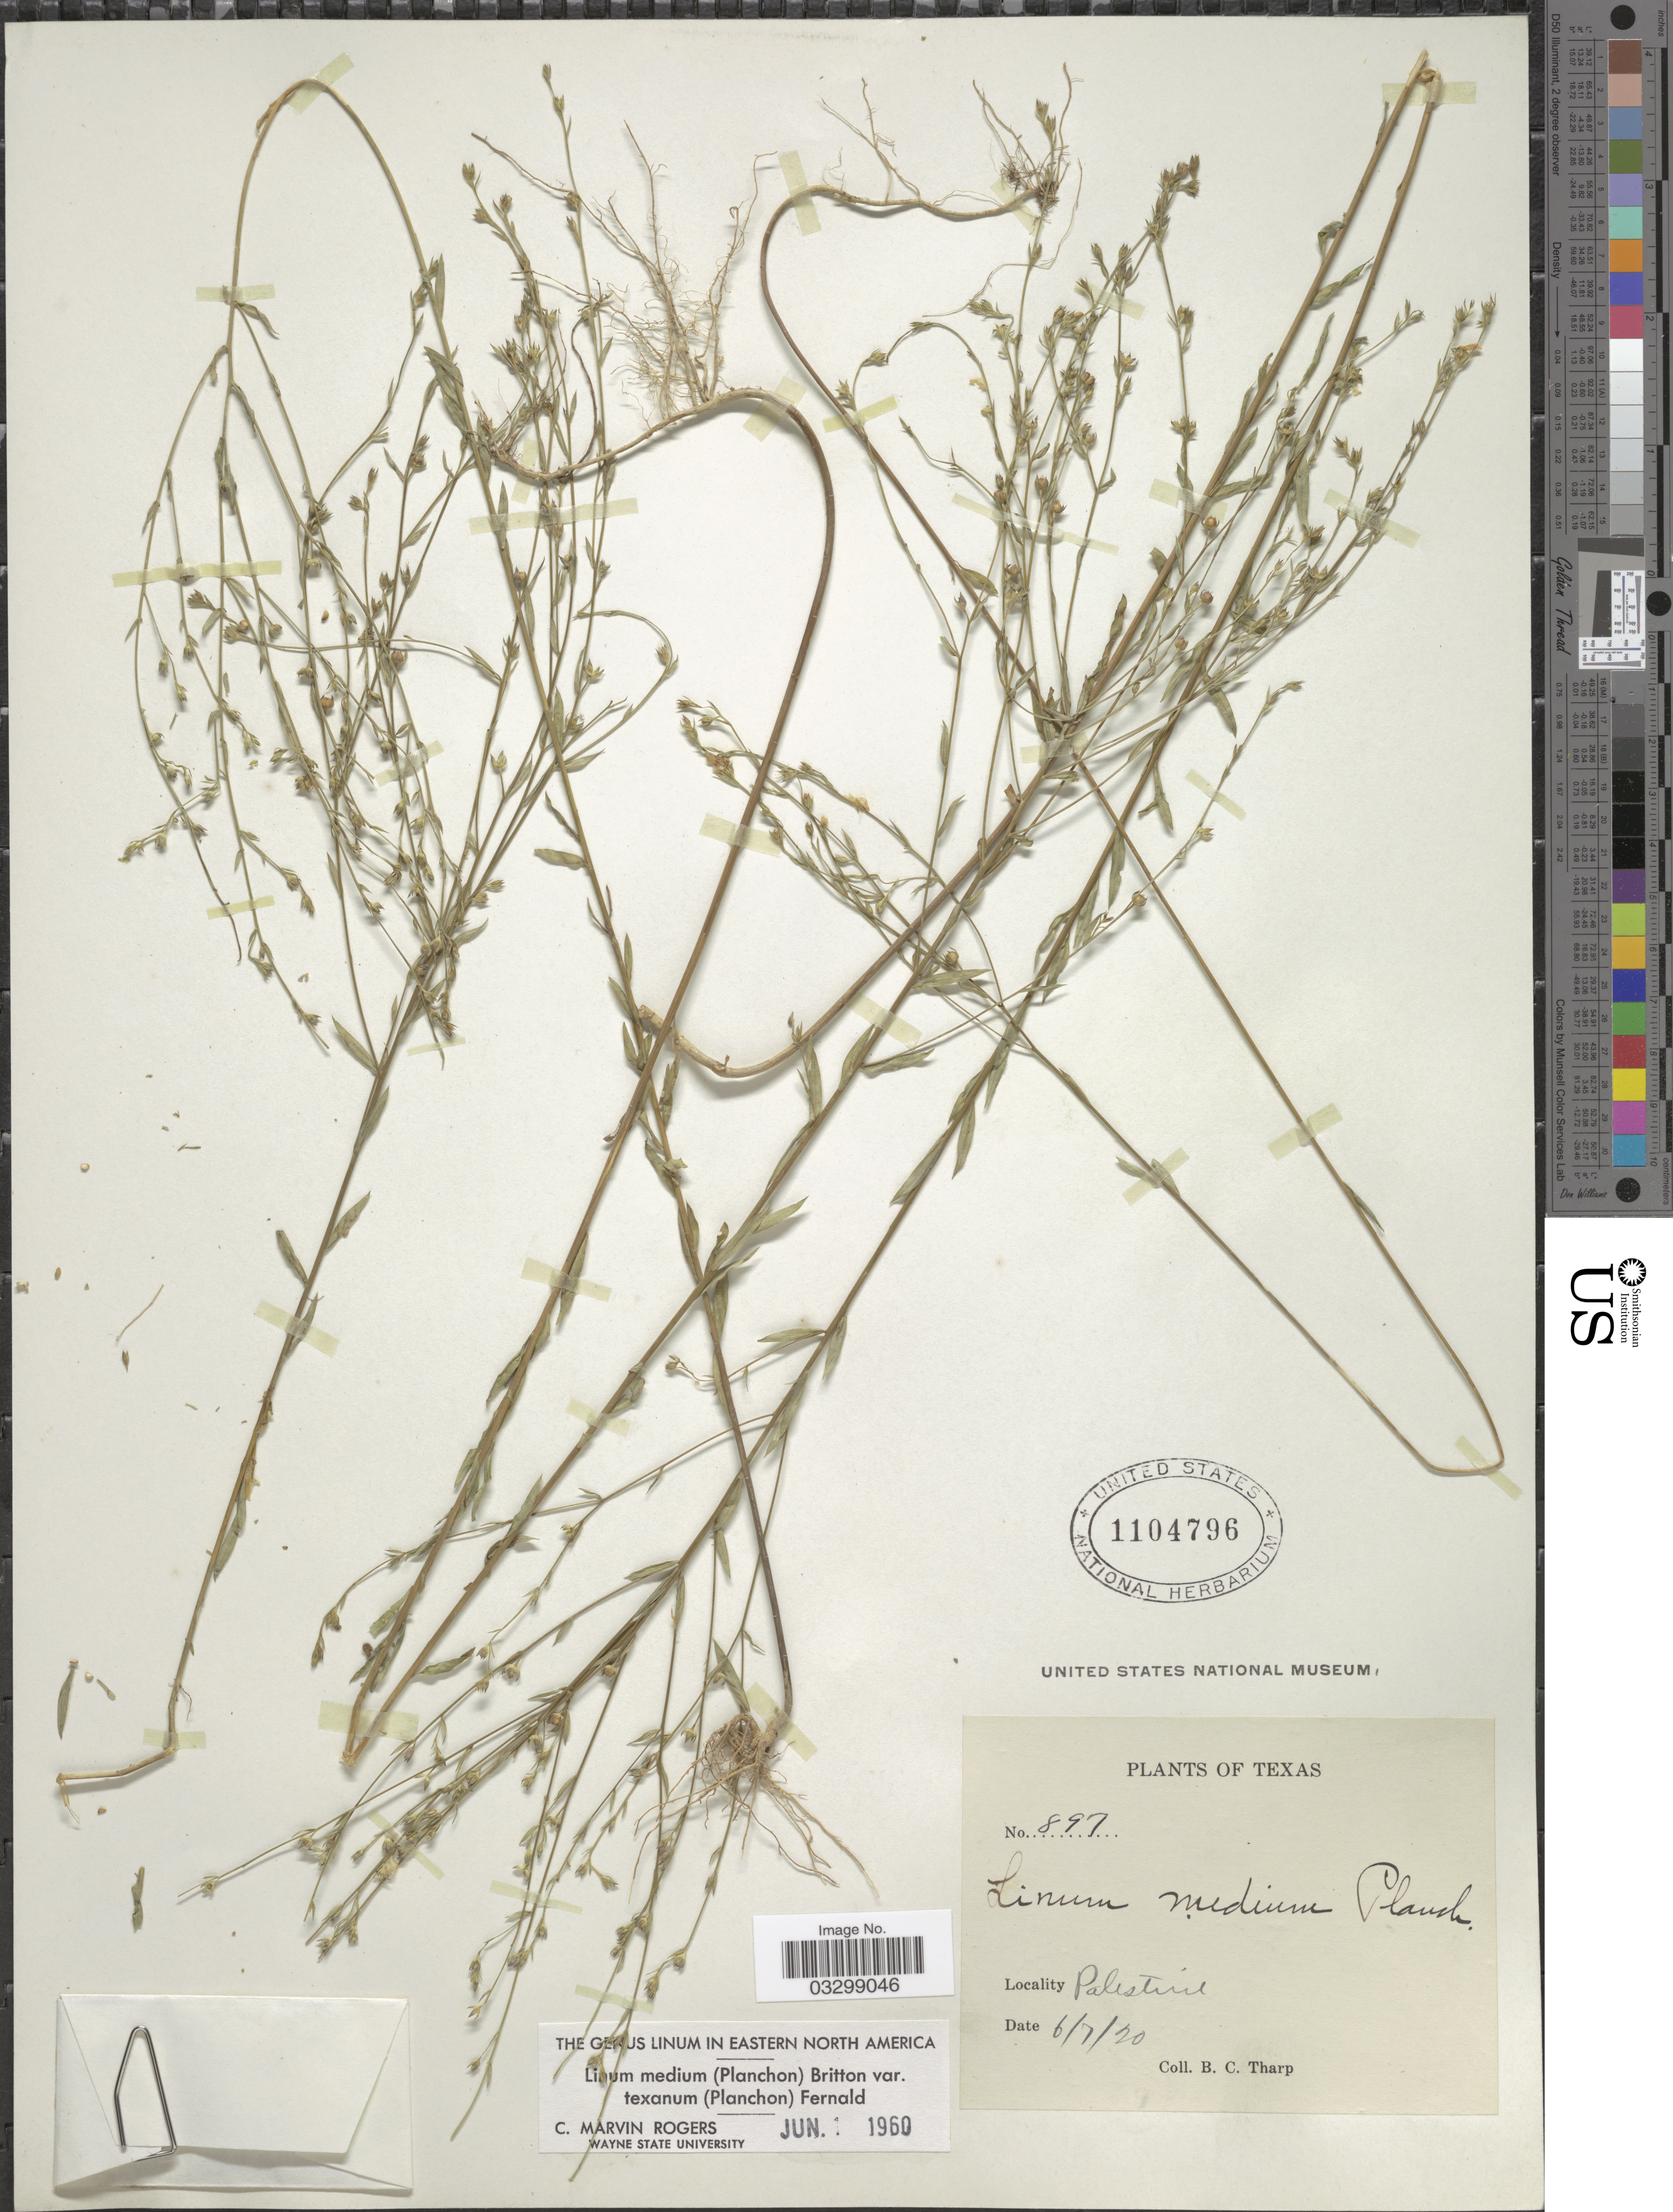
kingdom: Plantae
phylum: Tracheophyta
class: Magnoliopsida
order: Malpighiales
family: Linaceae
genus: Linum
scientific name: Linum medium var. texanum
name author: (Planch.) Fernald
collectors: B. C. Tharp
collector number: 897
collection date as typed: Transcribed d/m/y: 7/6/20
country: United States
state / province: Texas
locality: Palestine.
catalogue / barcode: US 1104796